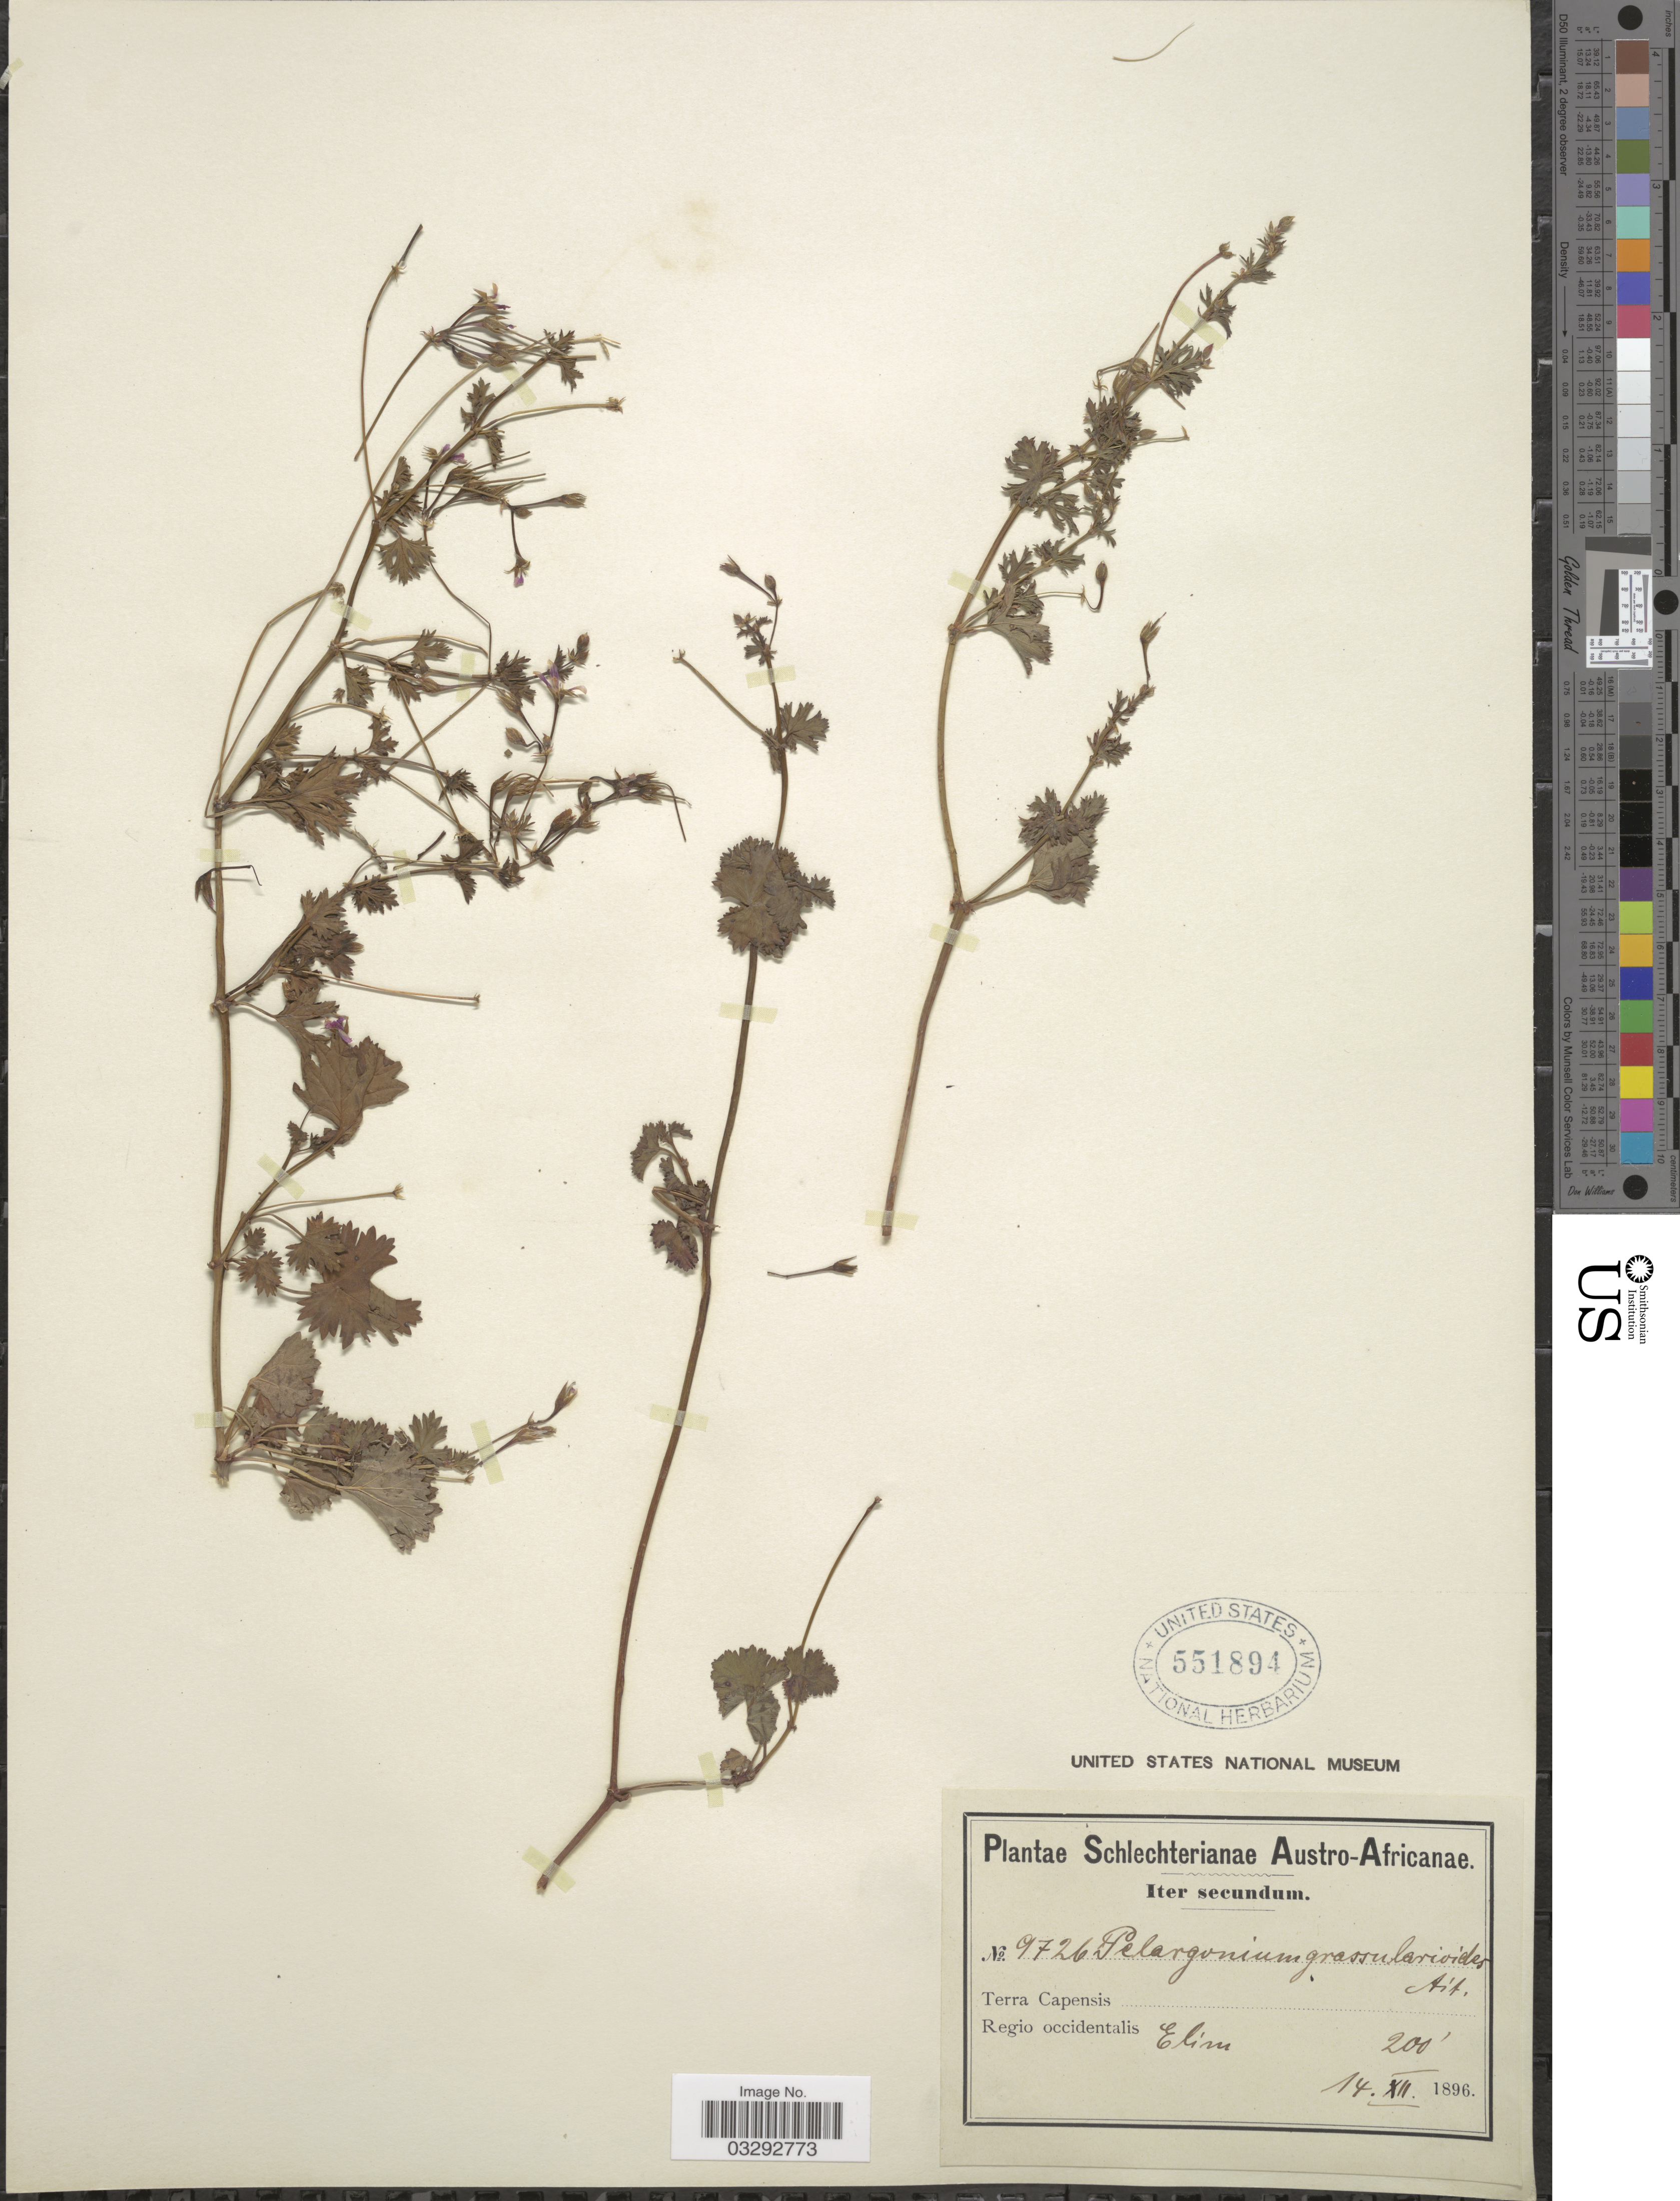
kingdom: Plantae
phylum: Tracheophyta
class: Magnoliopsida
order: Geraniales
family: Geraniaceae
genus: Pelargonium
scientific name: Pelargonium grossularioides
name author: (L.) L'Hér.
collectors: Schlechter, --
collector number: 9726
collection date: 1896-12-14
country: South Africa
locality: Austro-Africanae. Terra Capensis, Regio occidentalis, Elim.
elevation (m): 61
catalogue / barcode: US 551894